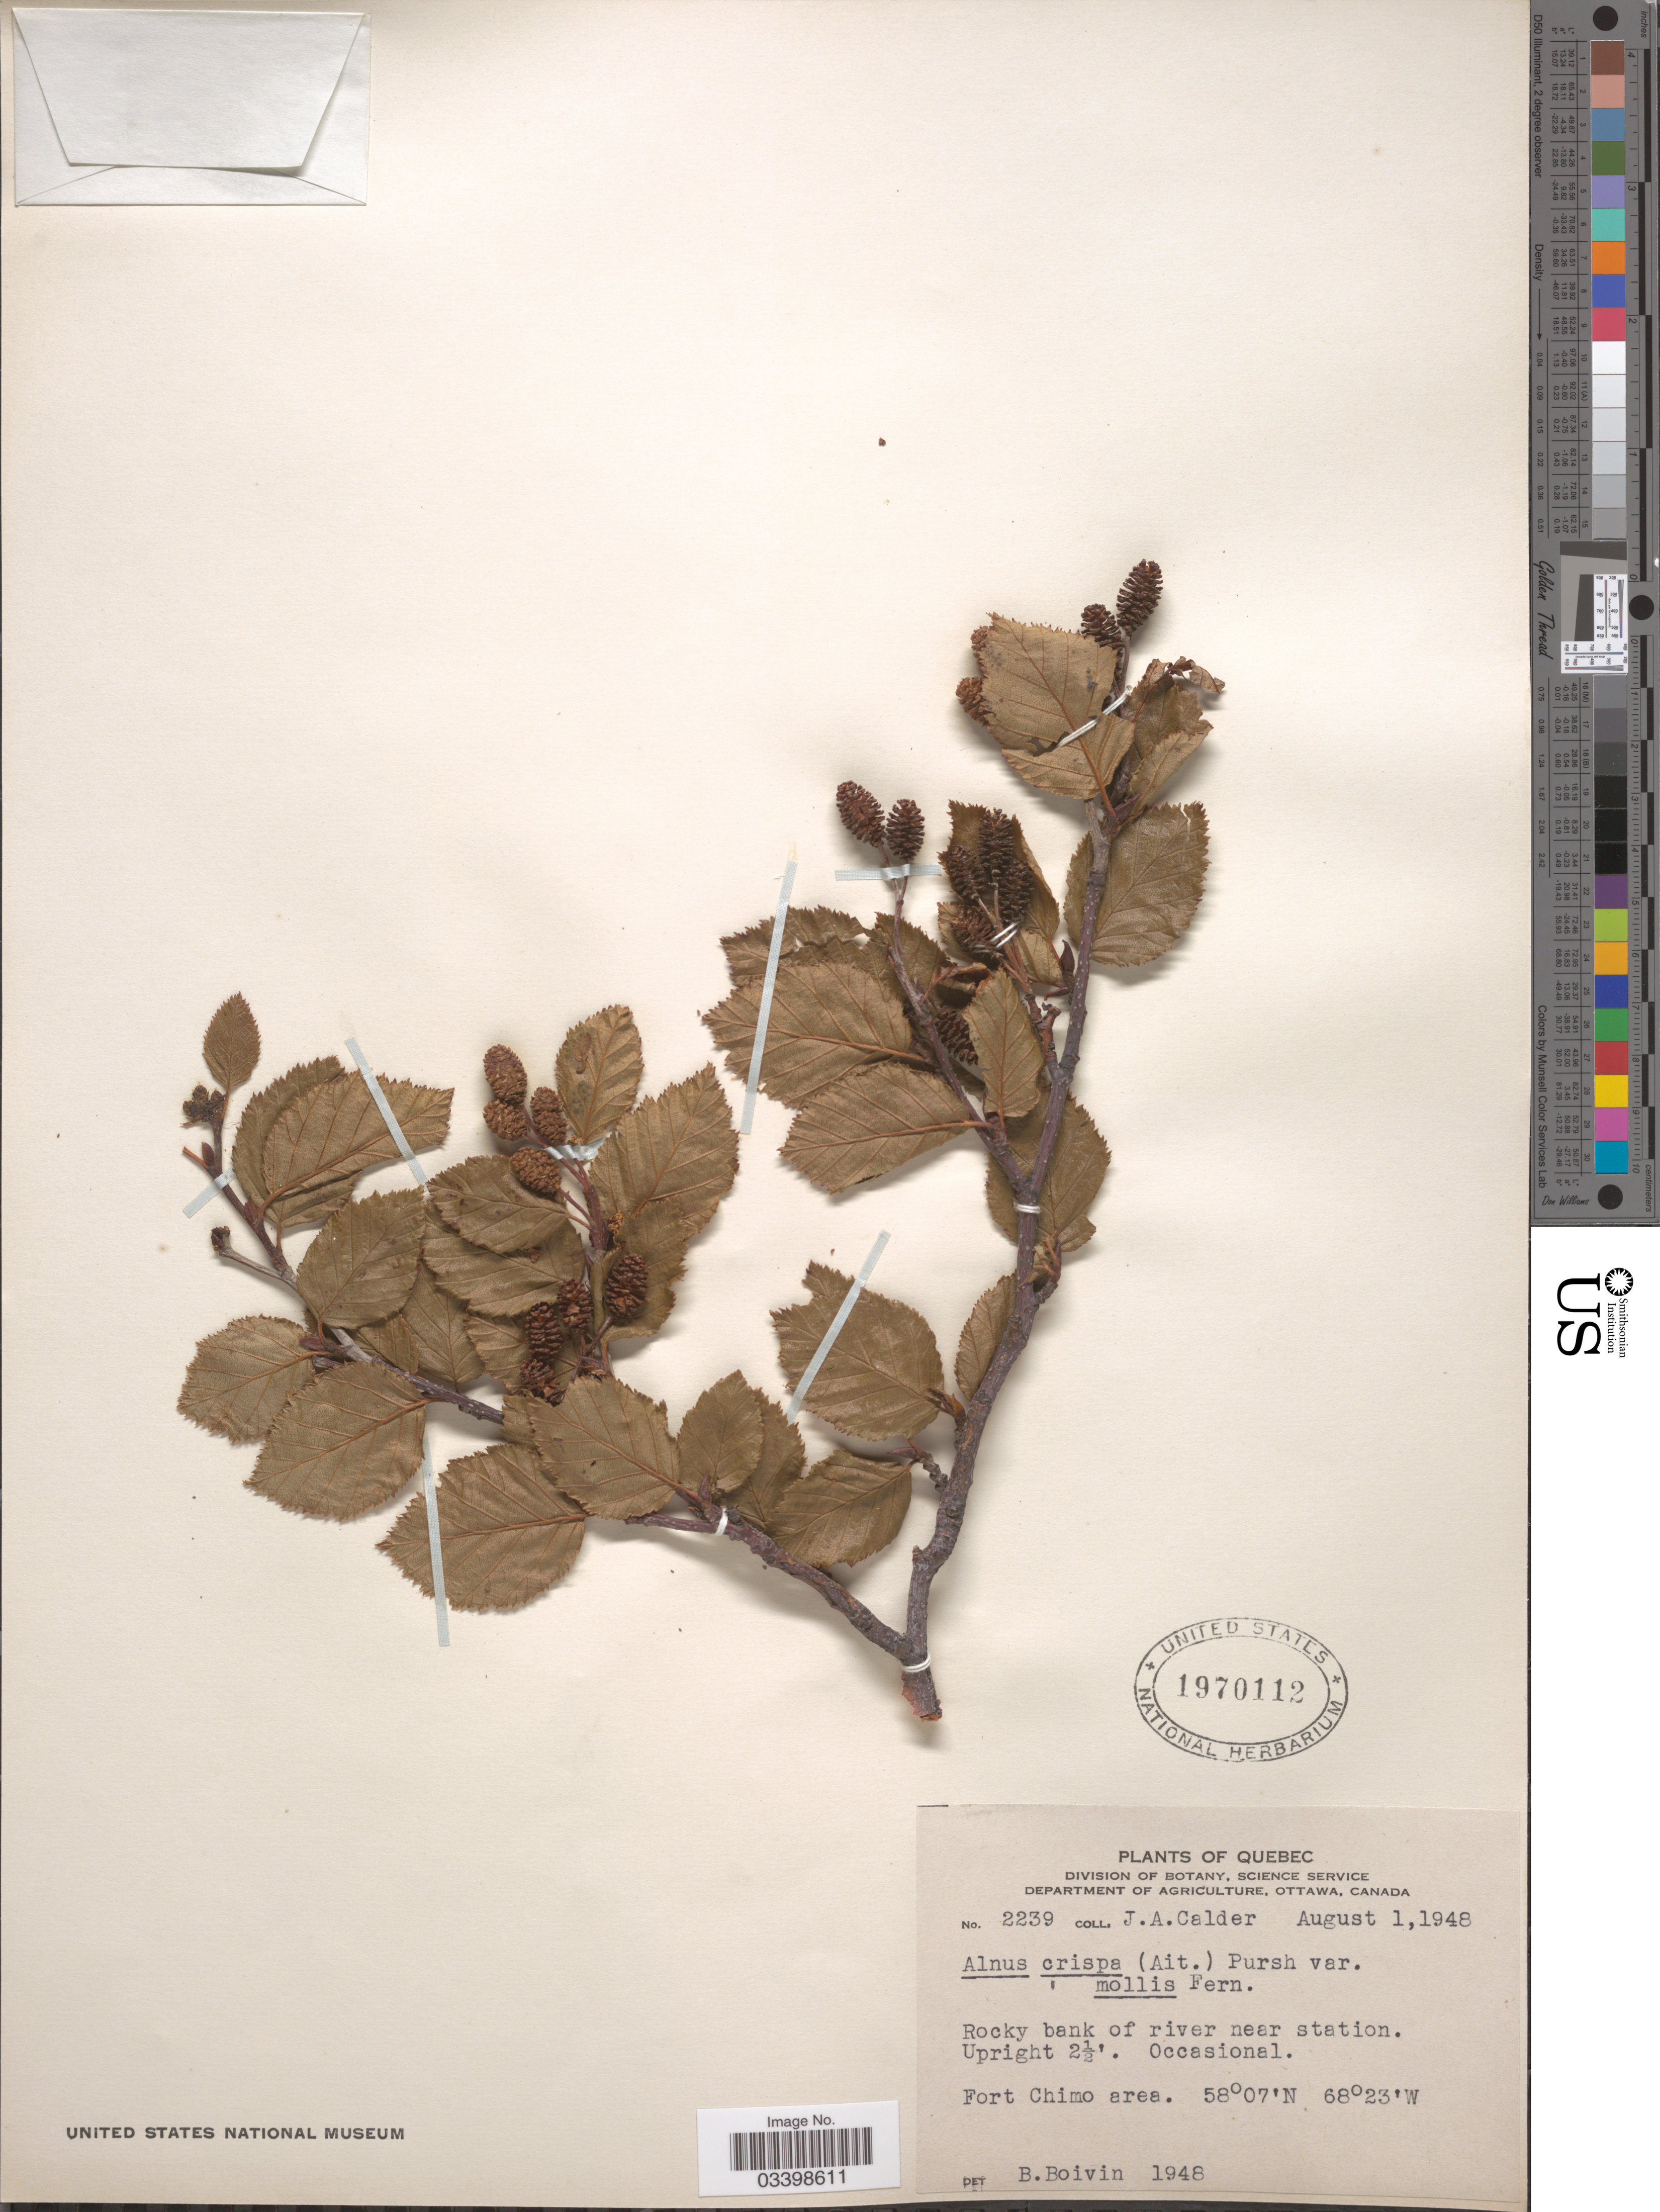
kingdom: Plantae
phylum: Tracheophyta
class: Magnoliopsida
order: Fagales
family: Betulaceae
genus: Alnus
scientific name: Alnus viridis subsp. crispa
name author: (Aiton) Turrill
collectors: J. A. Calder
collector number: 2239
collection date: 1948-08-01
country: Canada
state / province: Quebec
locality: Rocky bank of river near station. Fort Chimo area.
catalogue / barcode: US 1970112